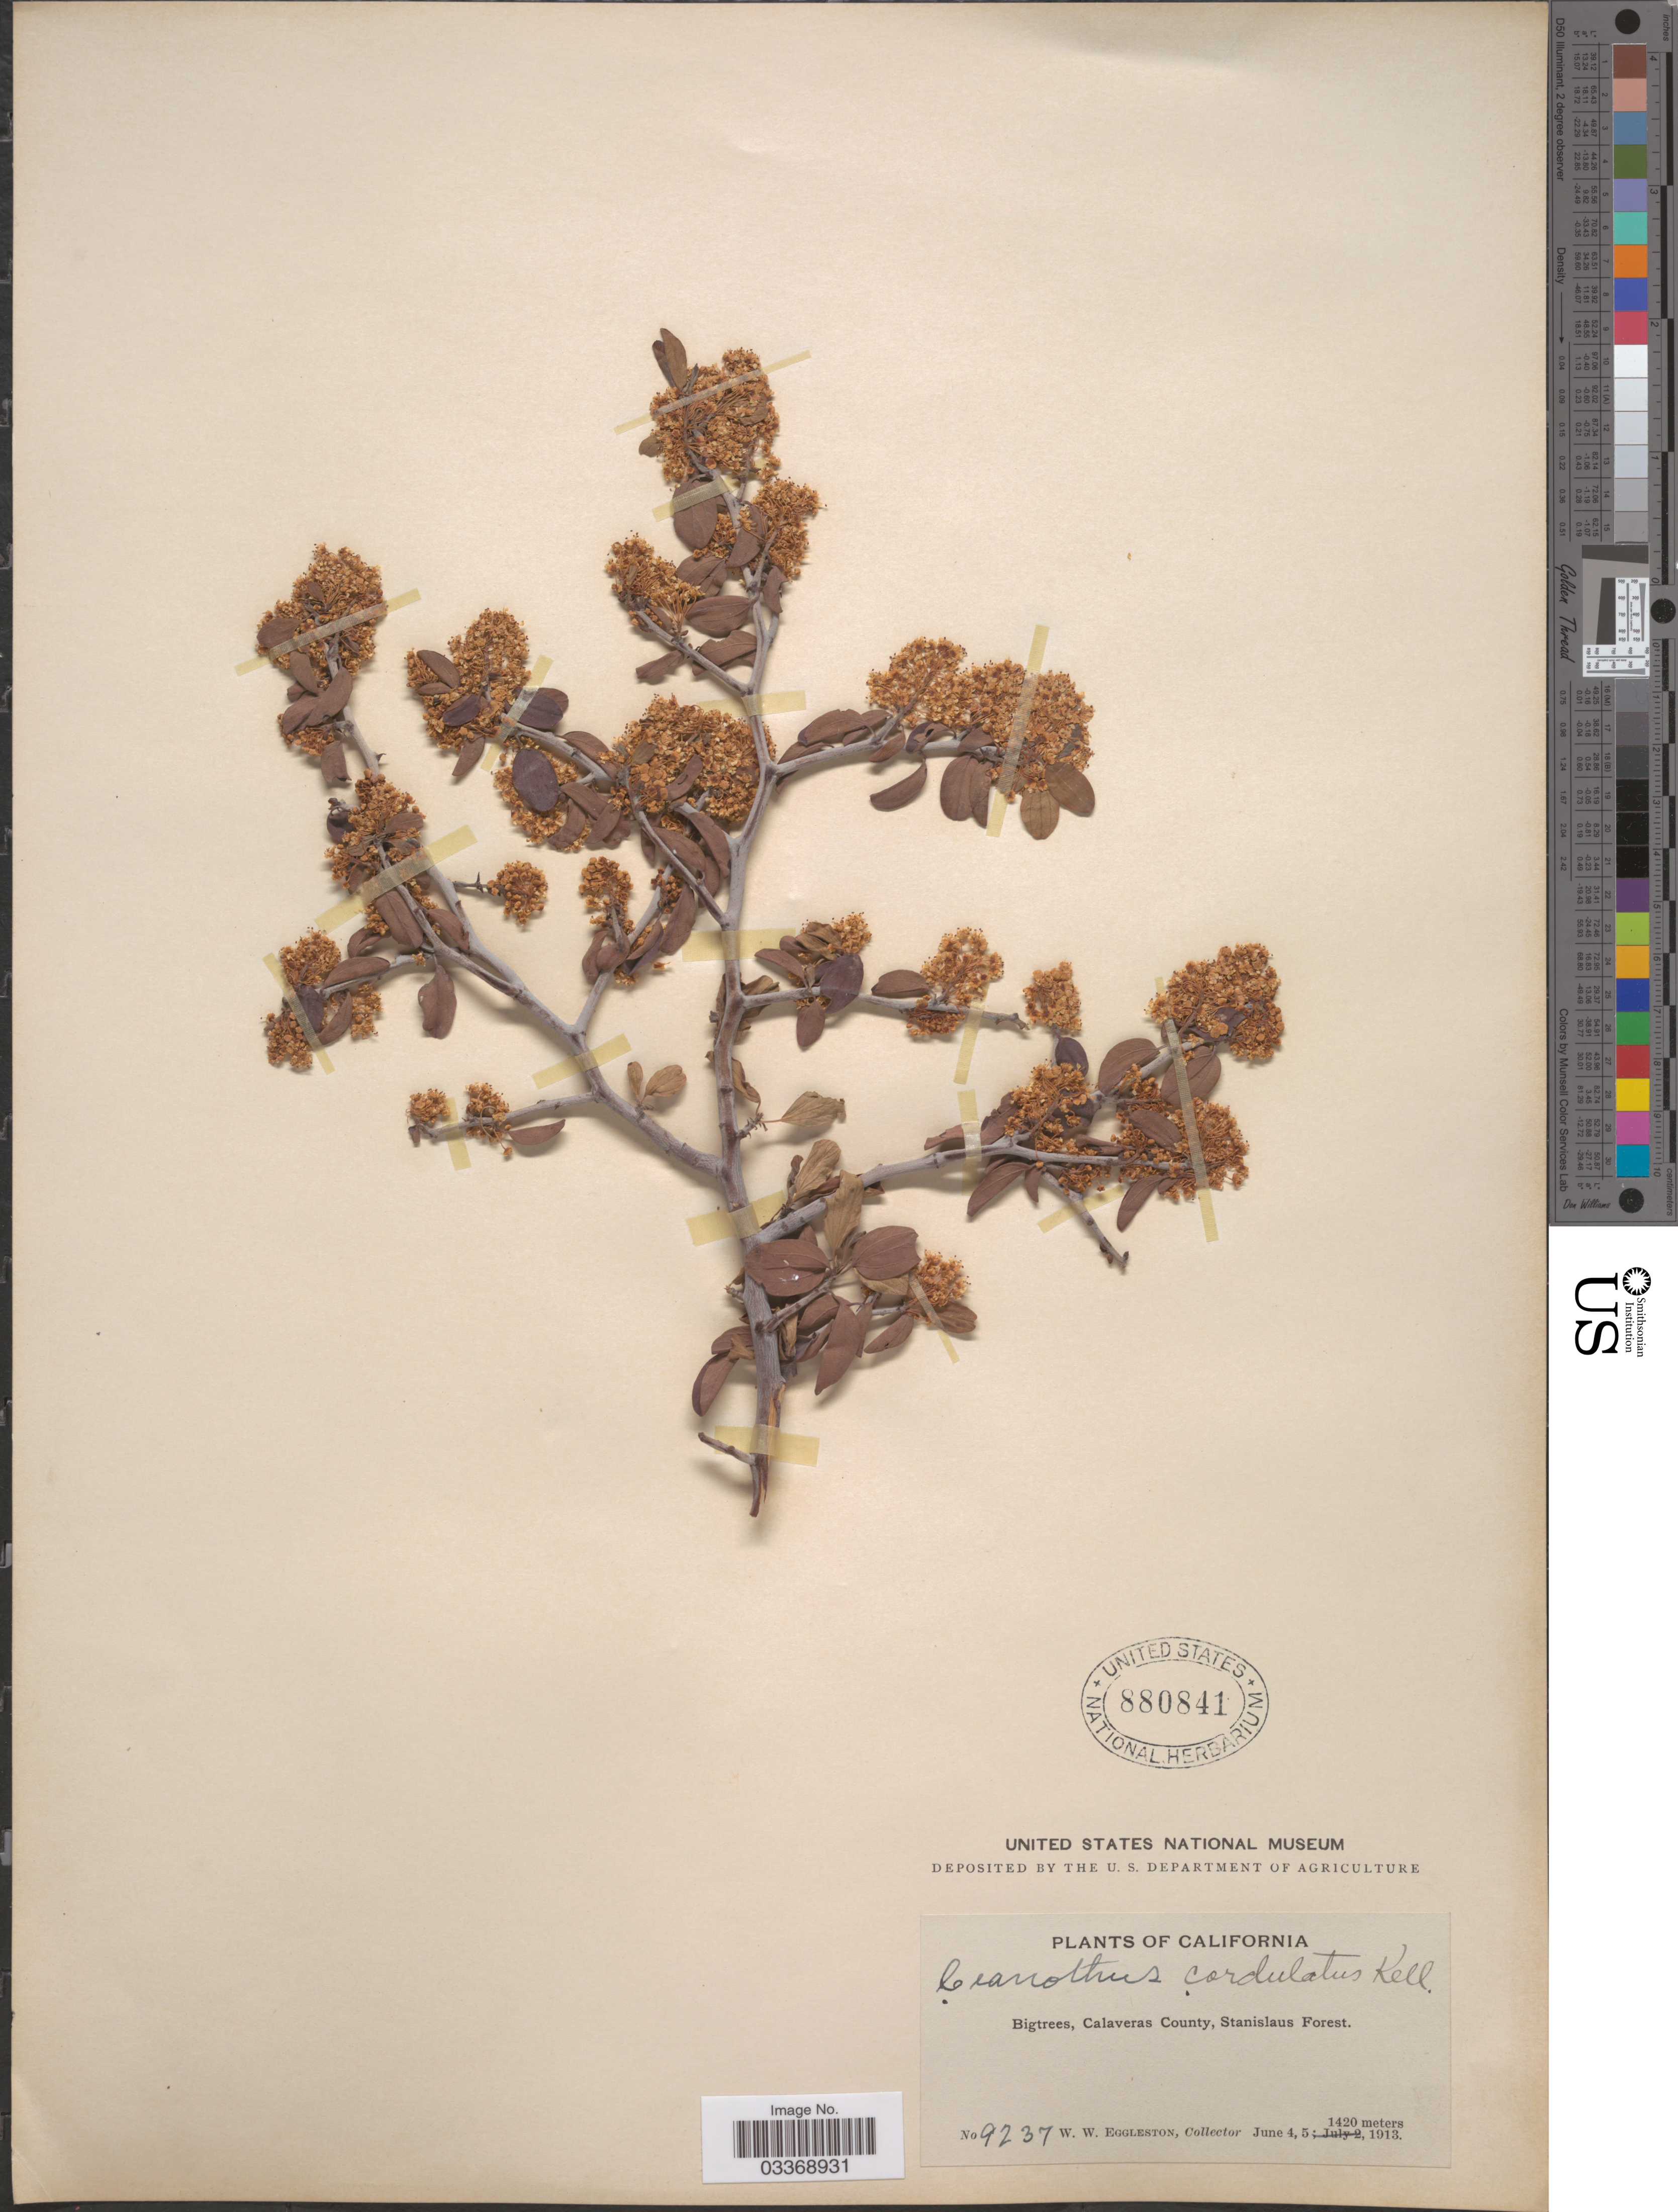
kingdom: Plantae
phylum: Tracheophyta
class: Magnoliopsida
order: Rosales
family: Rhamnaceae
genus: Ceanothus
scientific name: Ceanothus cordulatus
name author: Kellogg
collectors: W. W. Eggleston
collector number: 9237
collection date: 1913-06-04/1913-06-05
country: United States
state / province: California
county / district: Calaveras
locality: Bigtrees, Calaveras County, Stanislaus Forest.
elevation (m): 1420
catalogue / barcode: US 880841